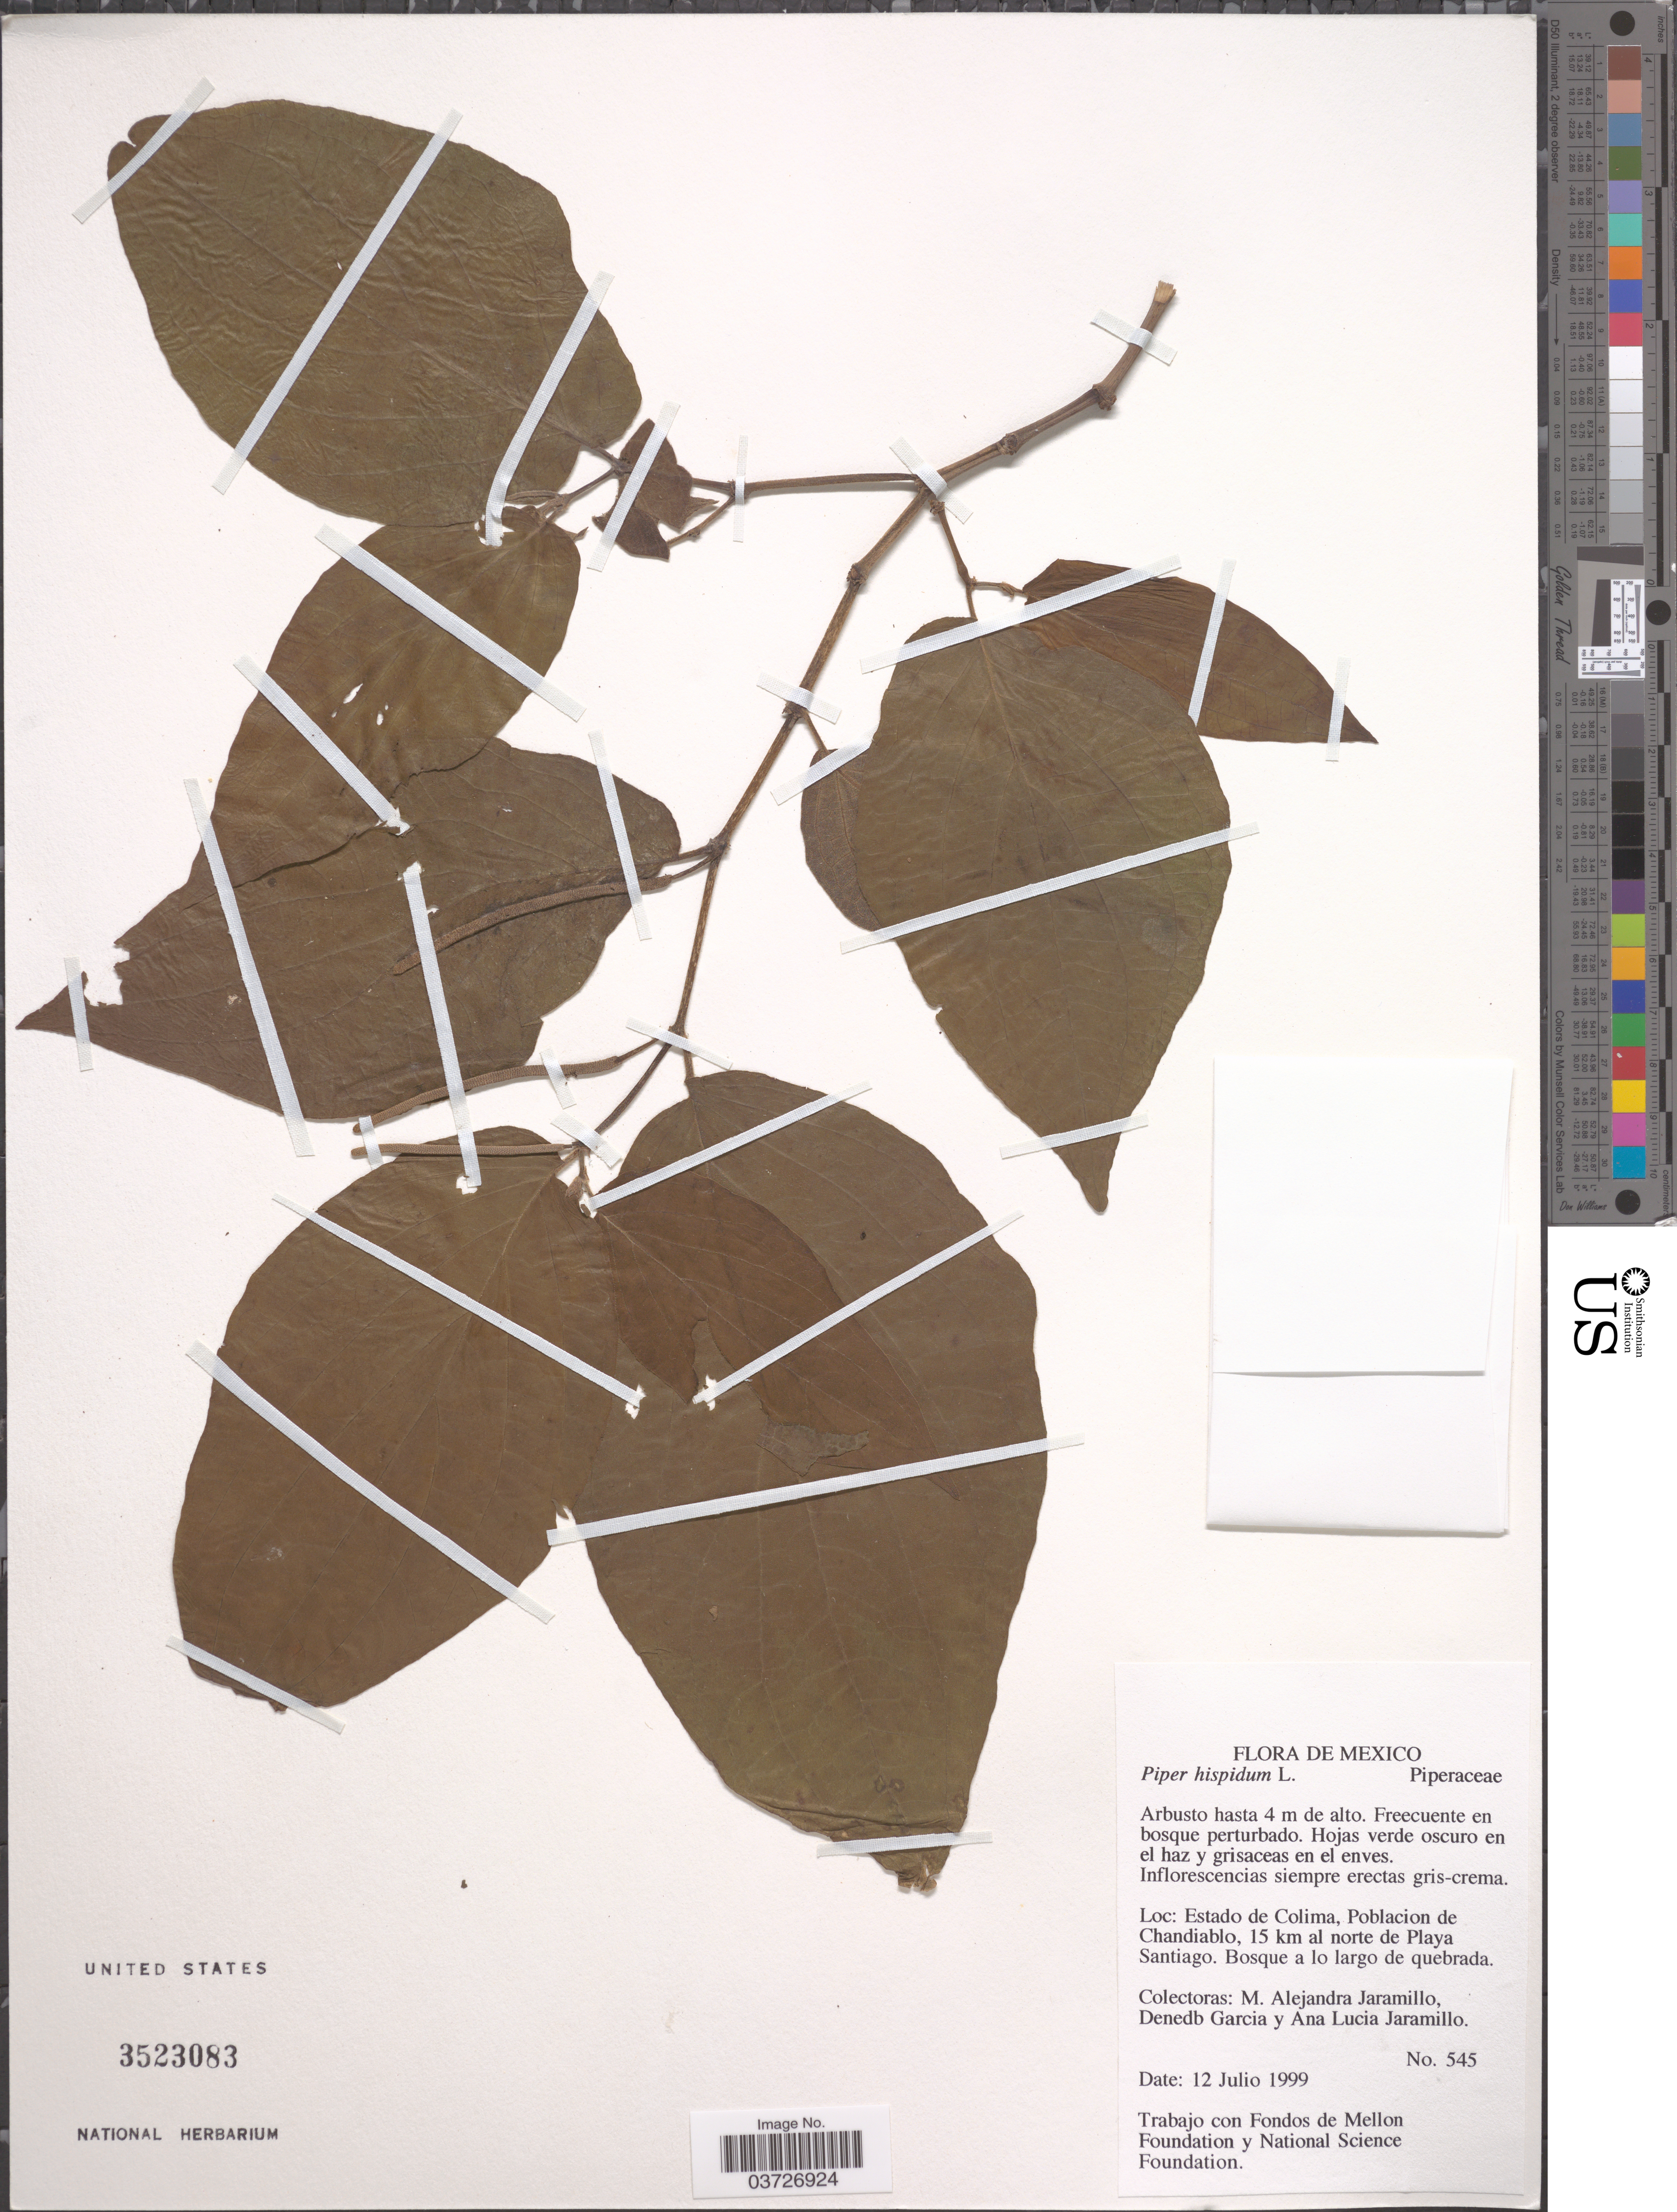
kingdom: Plantae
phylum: Tracheophyta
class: Magnoliopsida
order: Piperales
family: Piperaceae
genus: Piper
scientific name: Piper hispidum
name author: Sw.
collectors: M. A. Jaramillo, D. Garcia & A. Jaramillo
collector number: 545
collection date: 1999-07-12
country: Mexico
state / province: Colima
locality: Poblacion de Chandiablo, 15 km al norte de Playa Santiago.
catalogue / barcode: US 3523083